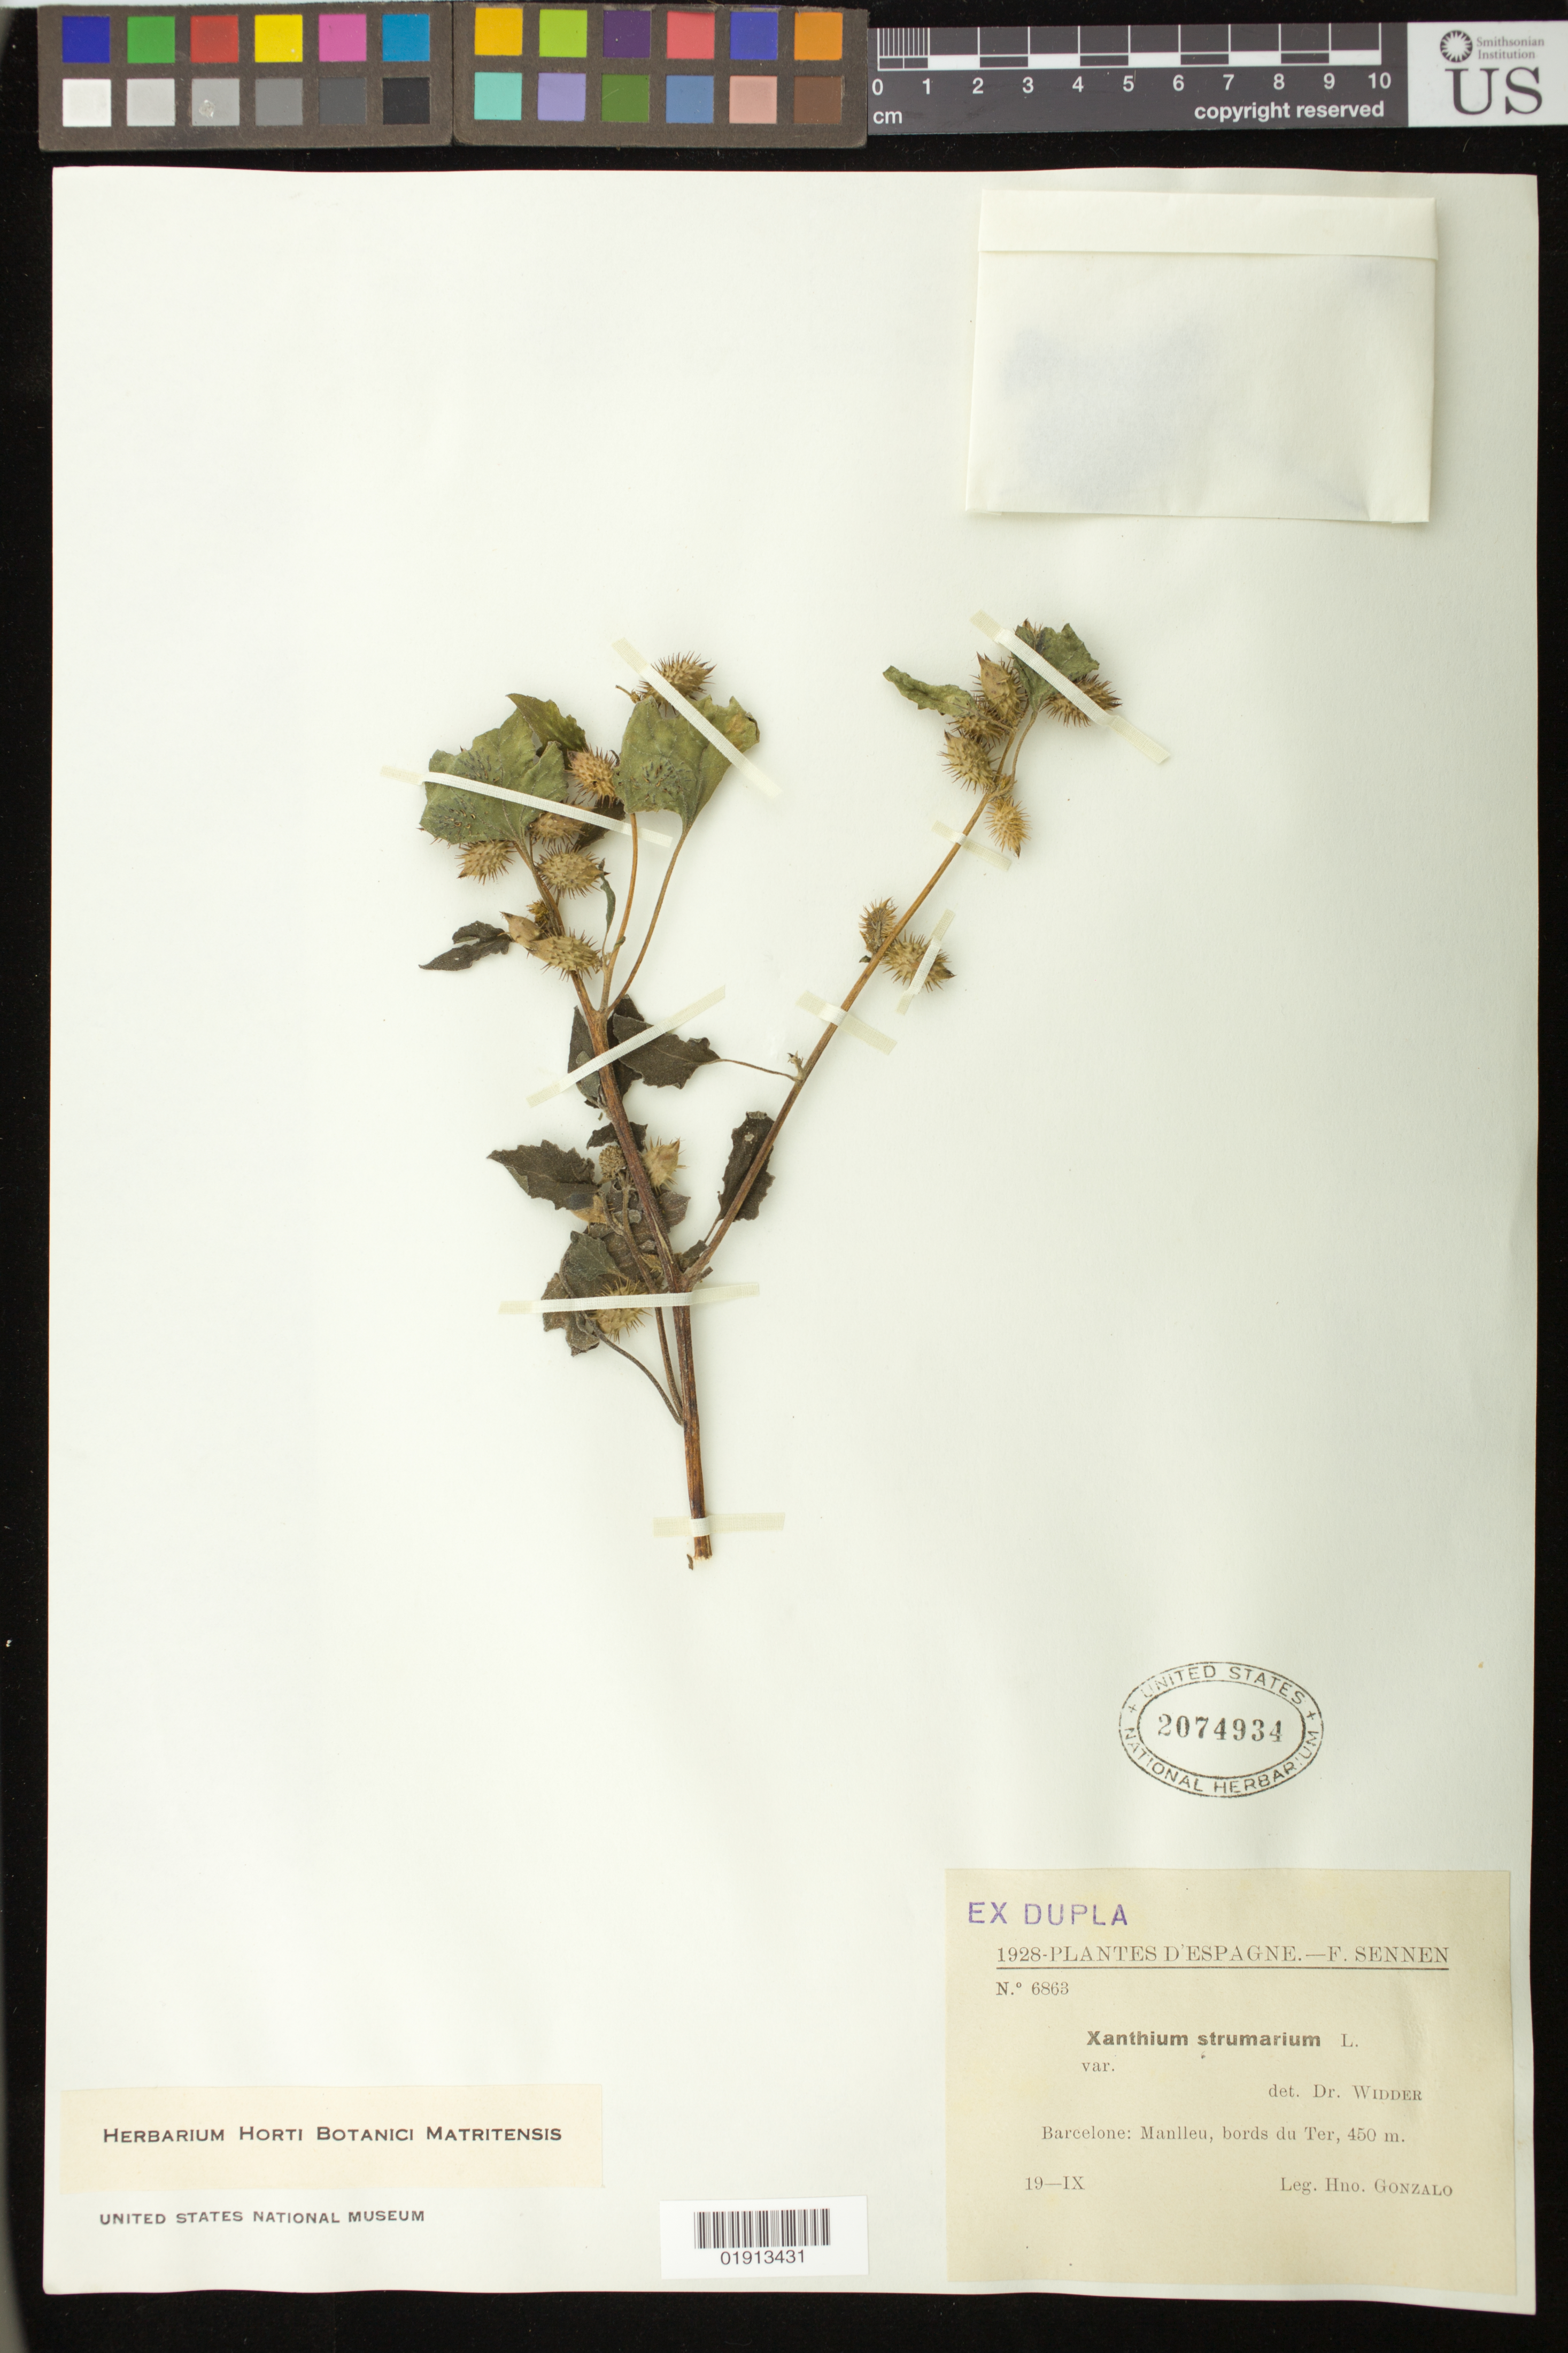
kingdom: Plantae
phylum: Tracheophyta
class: Magnoliopsida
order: Asterales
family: Asteraceae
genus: Xanthium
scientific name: Xanthium strumarium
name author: L.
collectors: H. Gonzalo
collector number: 6863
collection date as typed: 19-IX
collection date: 1928-09-19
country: Spain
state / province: Catalunya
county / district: Barcelona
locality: Barcelone: Manlleu, bords du Ter.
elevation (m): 450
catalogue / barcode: US 2074934